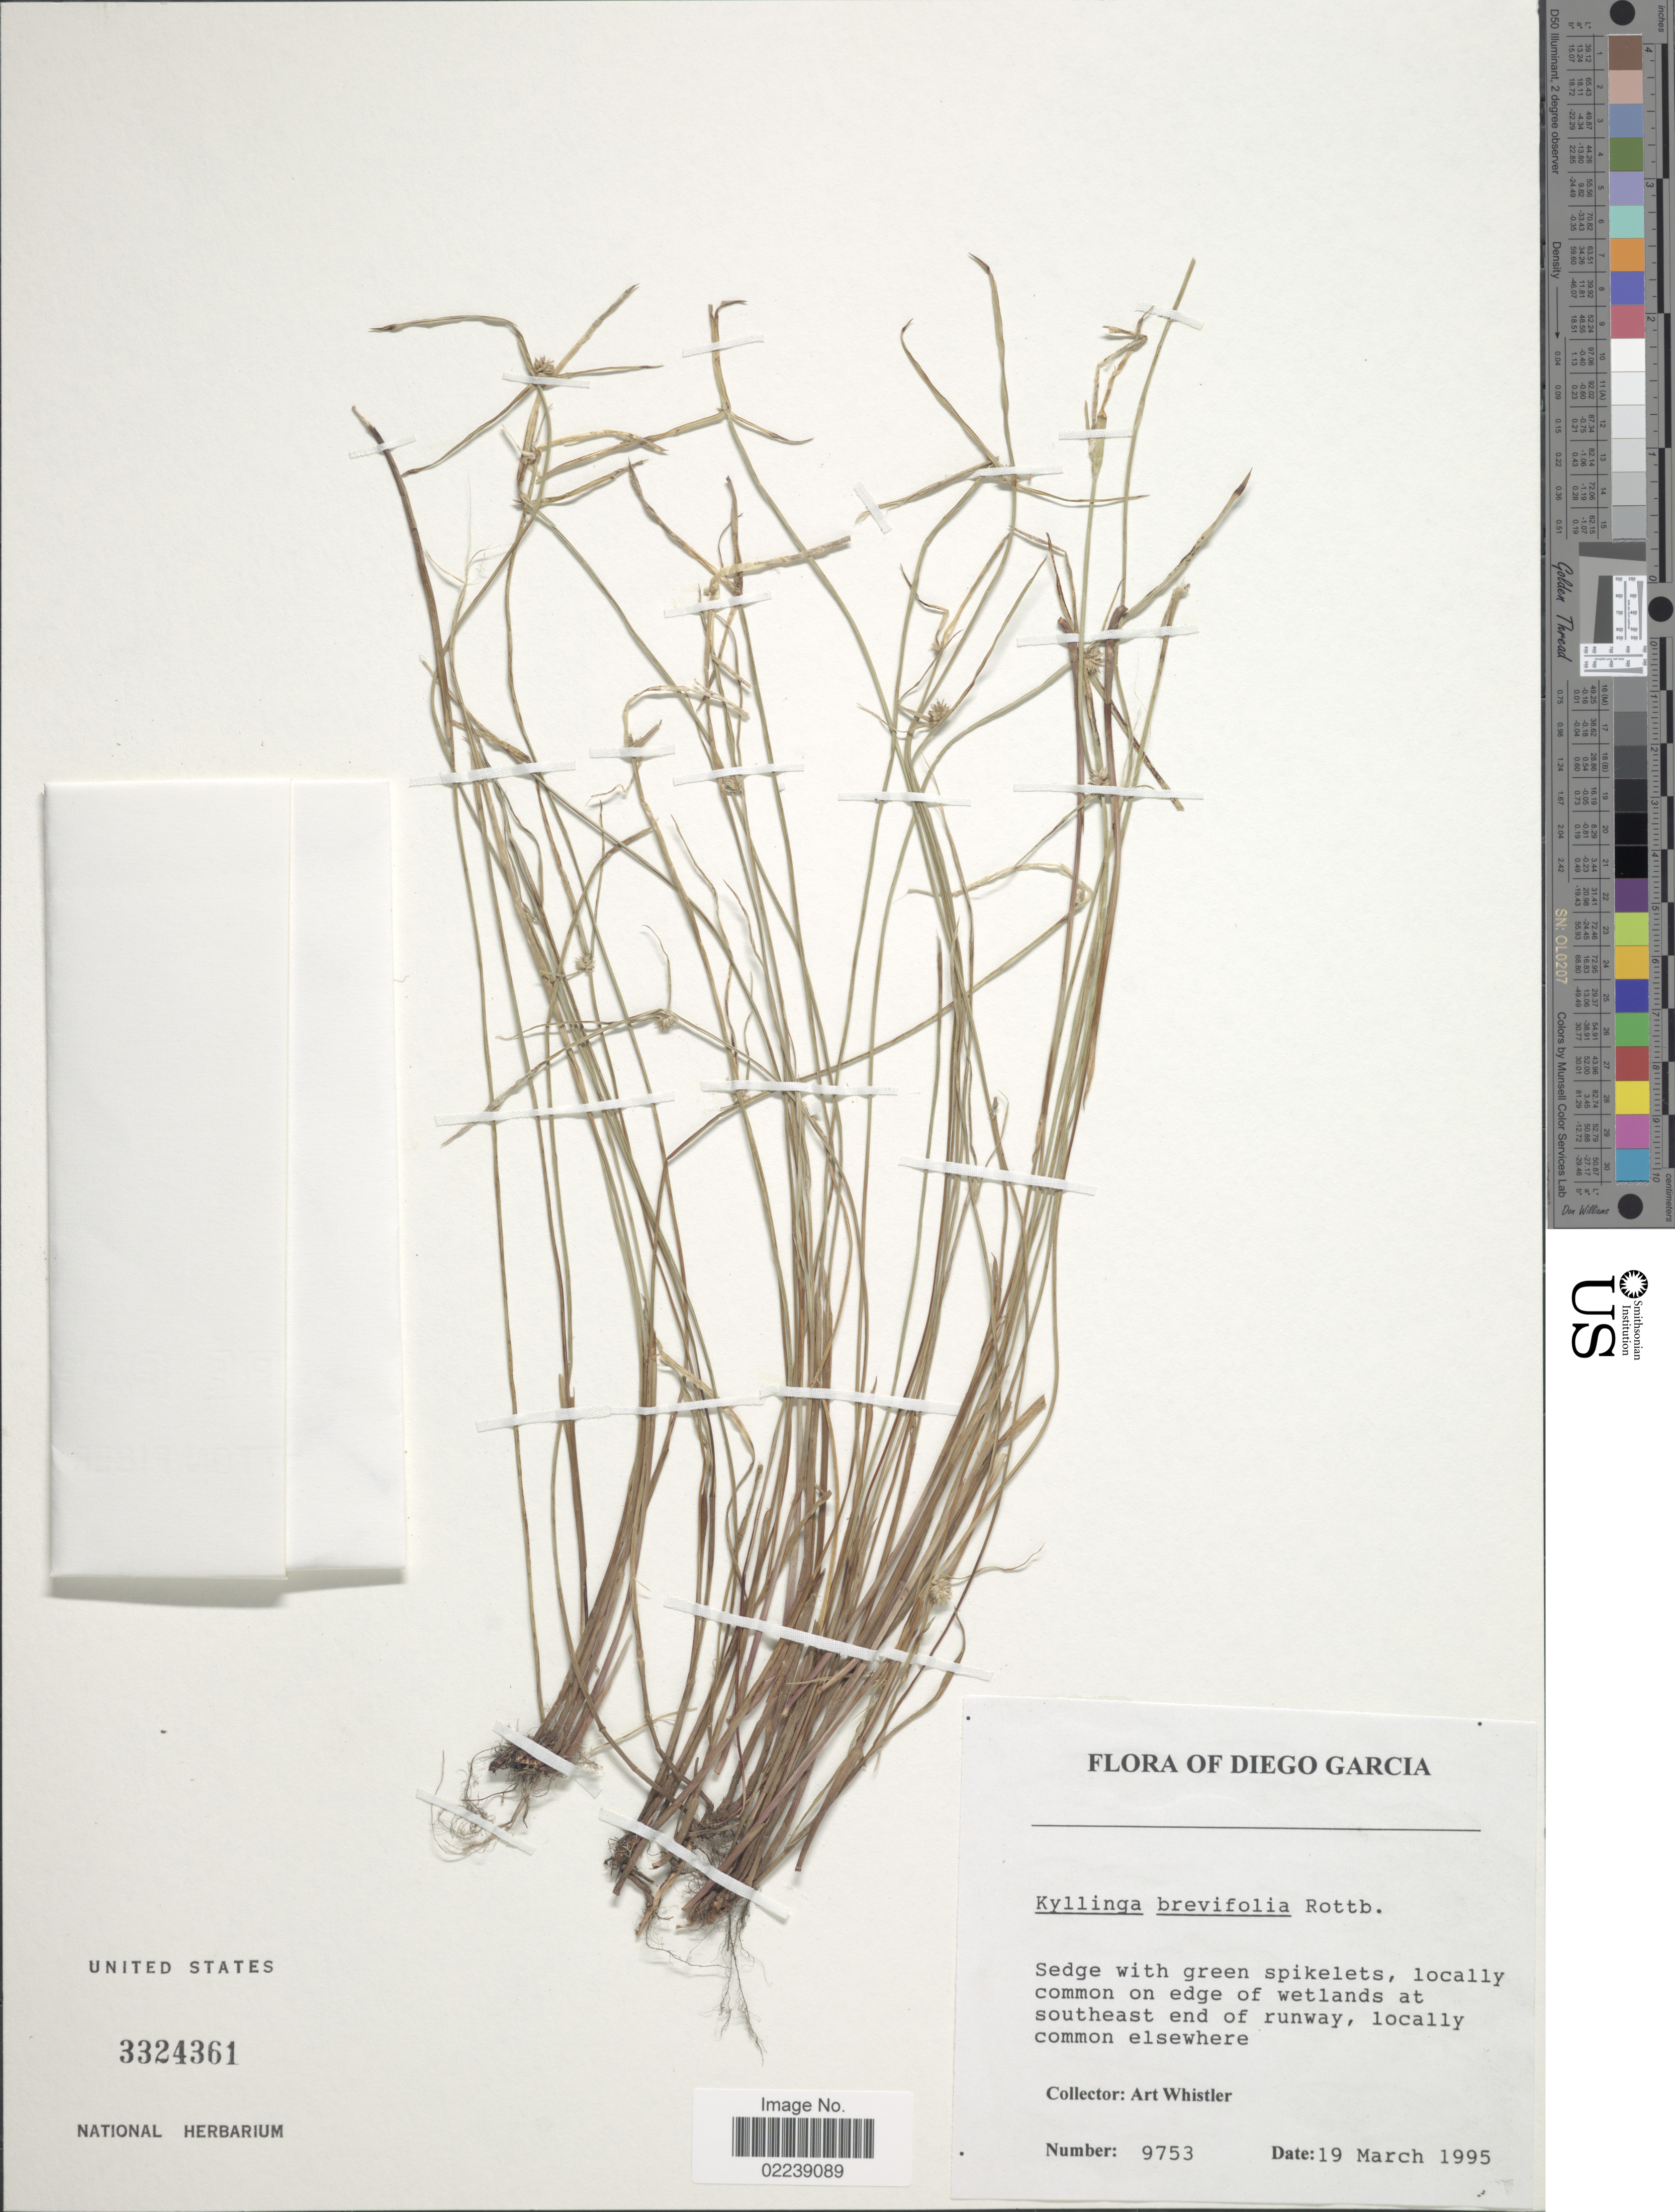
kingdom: Plantae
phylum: Tracheophyta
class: Liliopsida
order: Poales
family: Cyperaceae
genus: Cyperus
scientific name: Cyperus brevifolius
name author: (Rottb.) Hassk.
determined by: Strong, M. T., (US), Smithsonian Institution - National Museum of Natural History (UNITED STATES)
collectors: A. Whistler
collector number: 9753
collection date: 1995-03-19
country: British Indian Ocean Territory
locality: Wetlands at southeast end of runway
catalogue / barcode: US 3324361